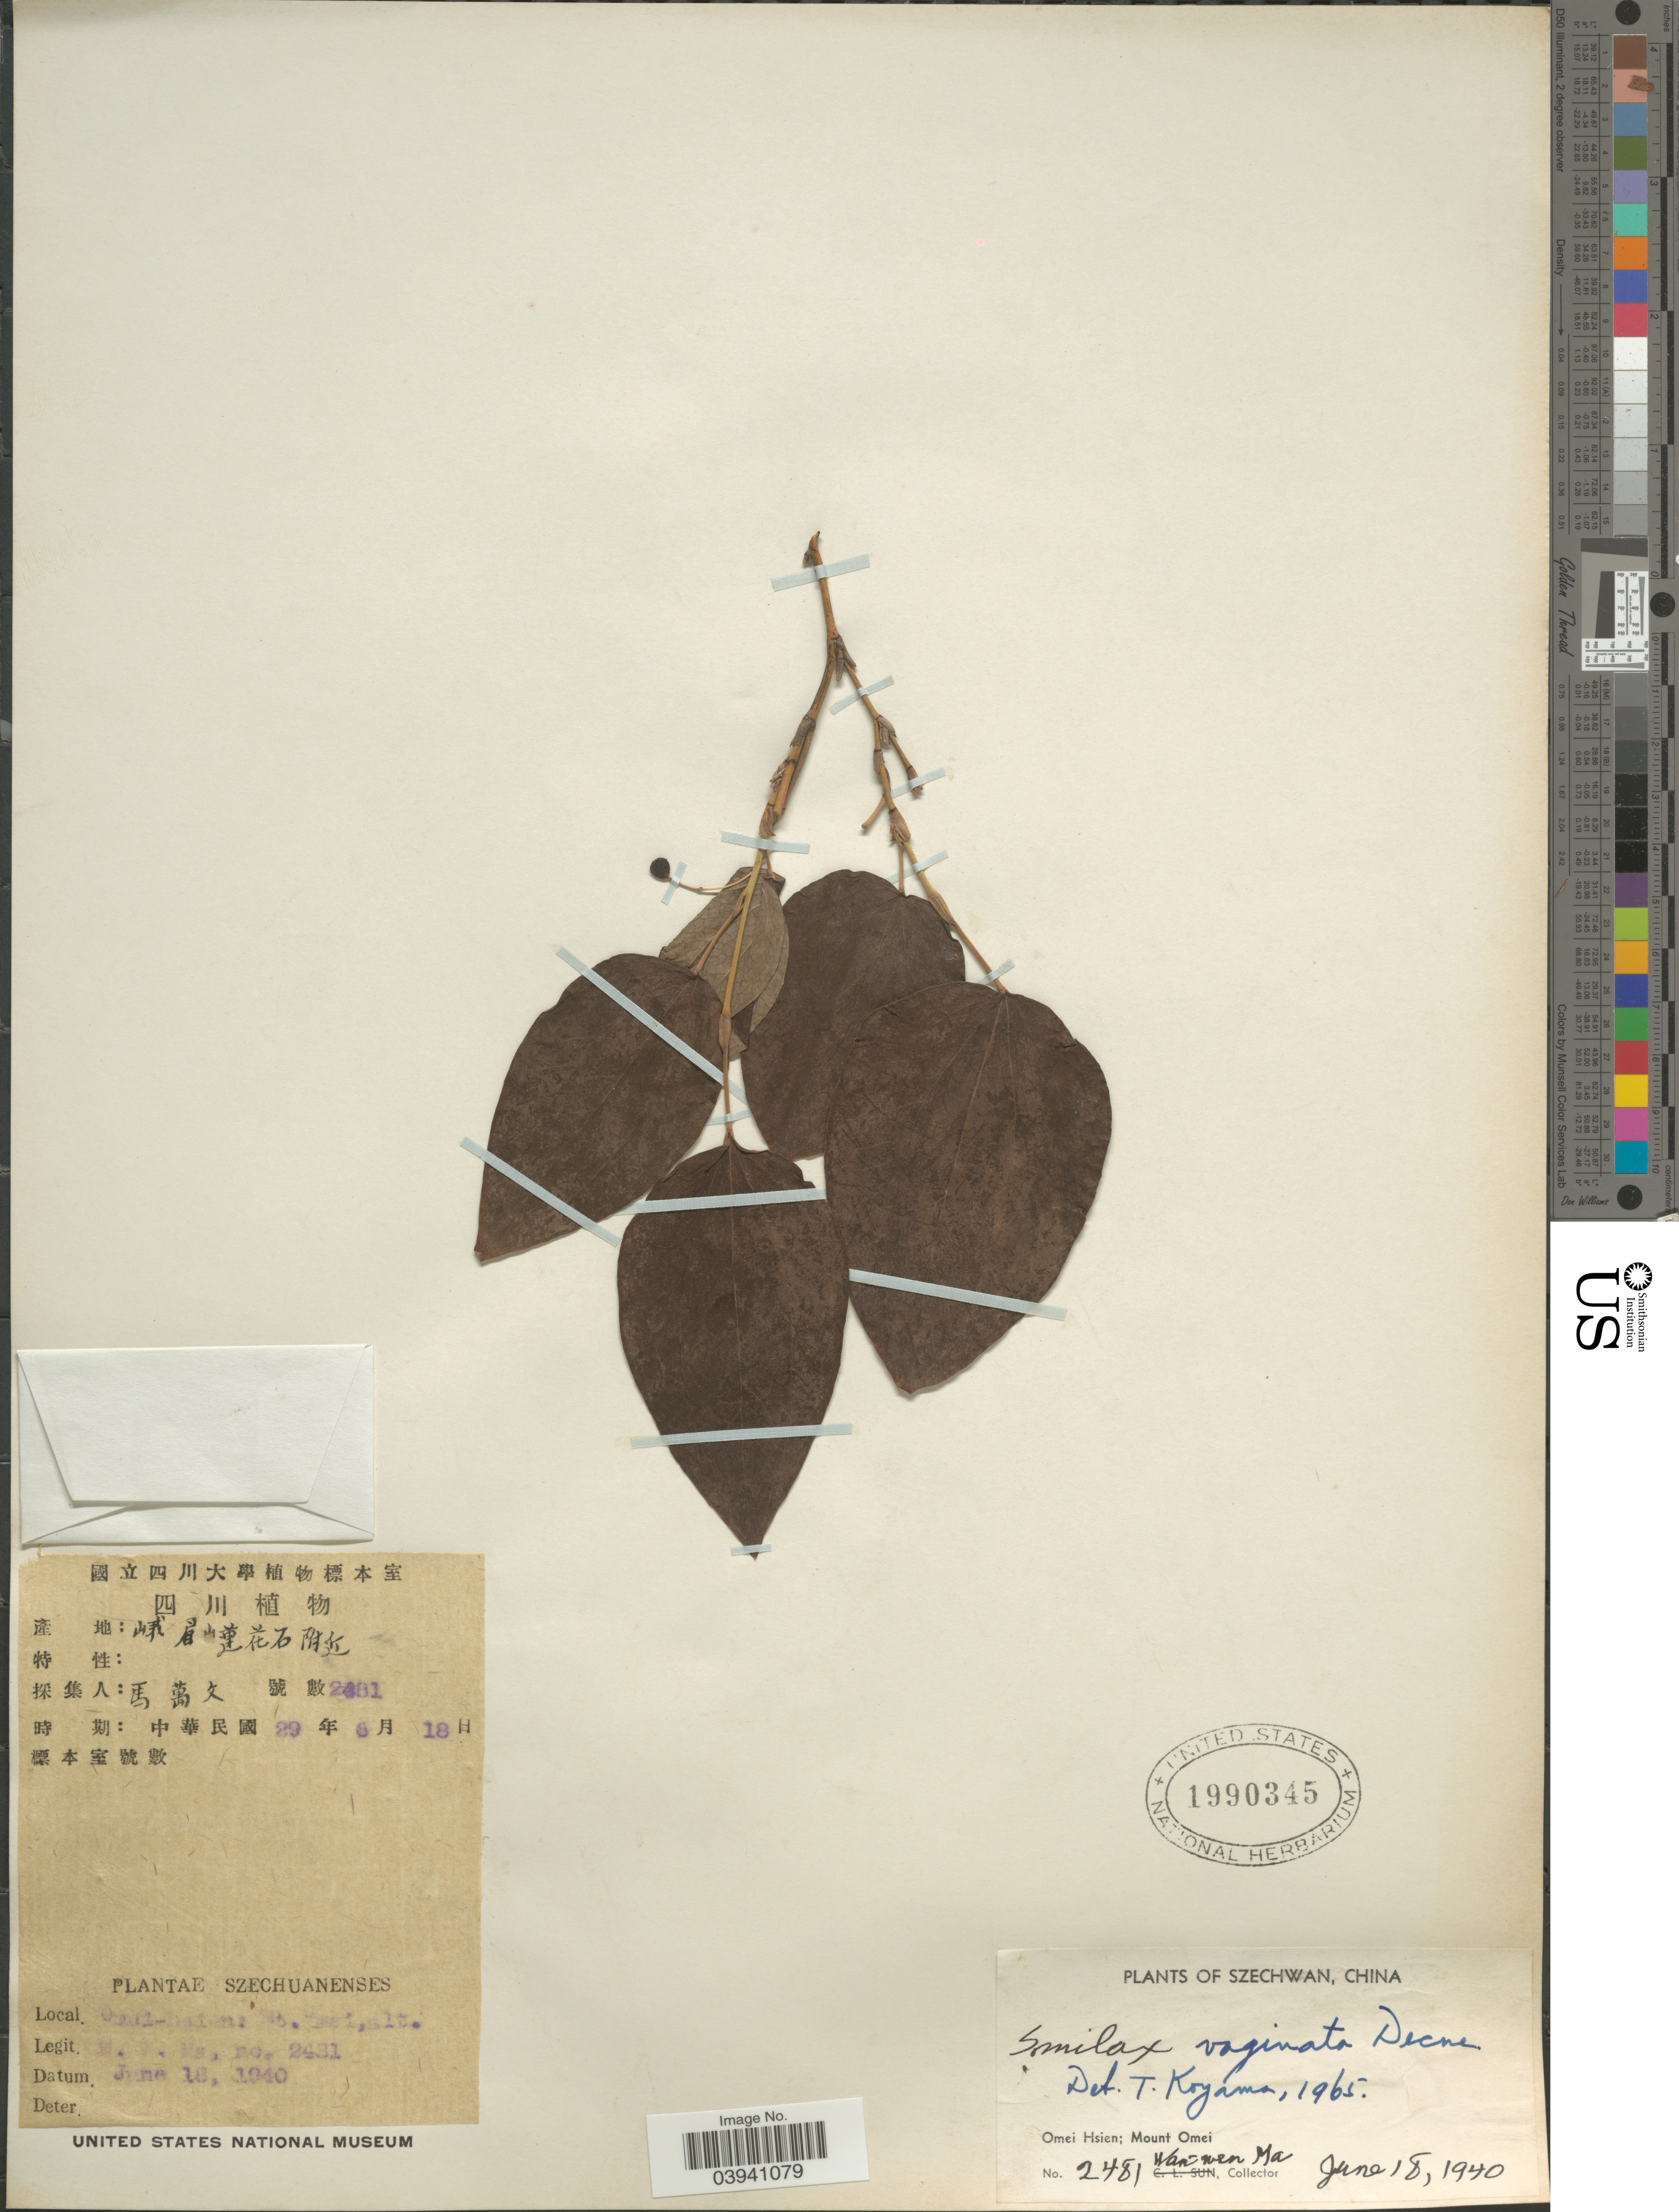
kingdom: Plantae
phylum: Tracheophyta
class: Liliopsida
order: Liliales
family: Smilacaceae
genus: Smilax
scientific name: Smilax vaginata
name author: Decne.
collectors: W. Ma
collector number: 2481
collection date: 1940-06-18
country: China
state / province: Sichuan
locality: Szechwan. Omei Hsien; Mount Omei.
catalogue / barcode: US 1990345